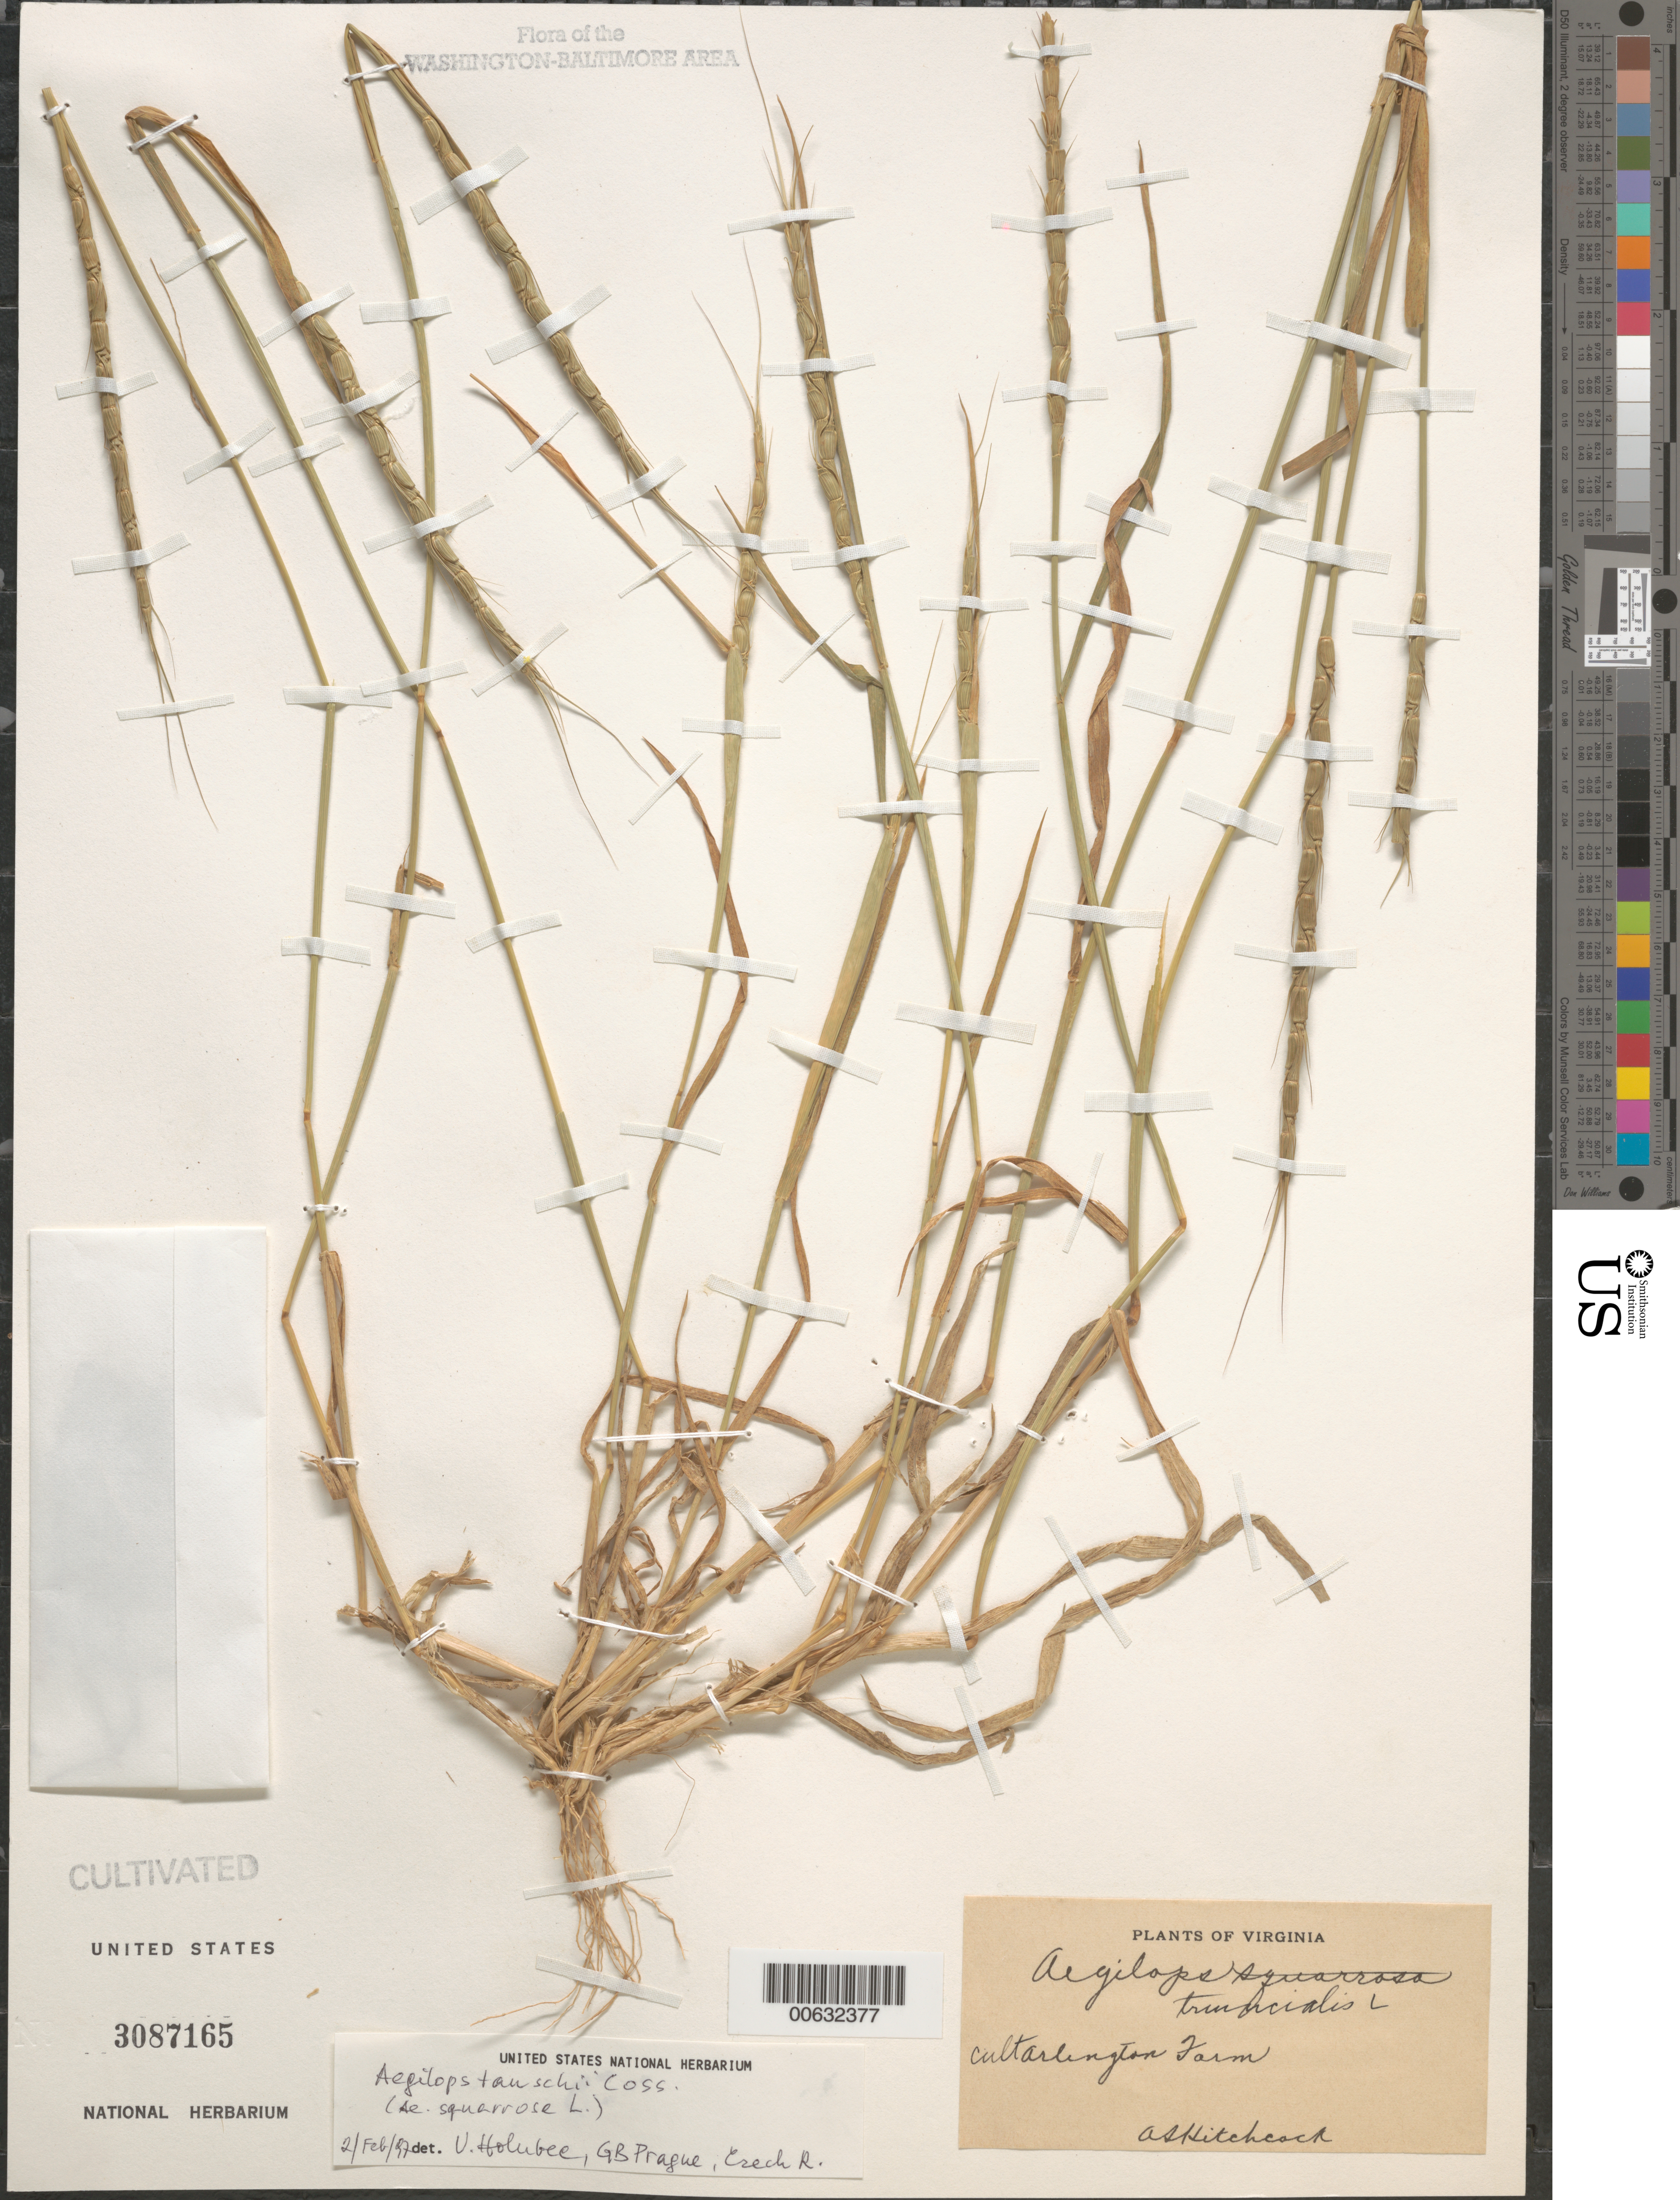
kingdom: Plantae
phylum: Tracheophyta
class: Liliopsida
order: Poales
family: Poaceae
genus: Aegilops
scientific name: Aegilops tauschii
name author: Coss.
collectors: A. S. Hitchcock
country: United States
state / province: Virginia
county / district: Arlington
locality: Arlington Farm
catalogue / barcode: US 3087165